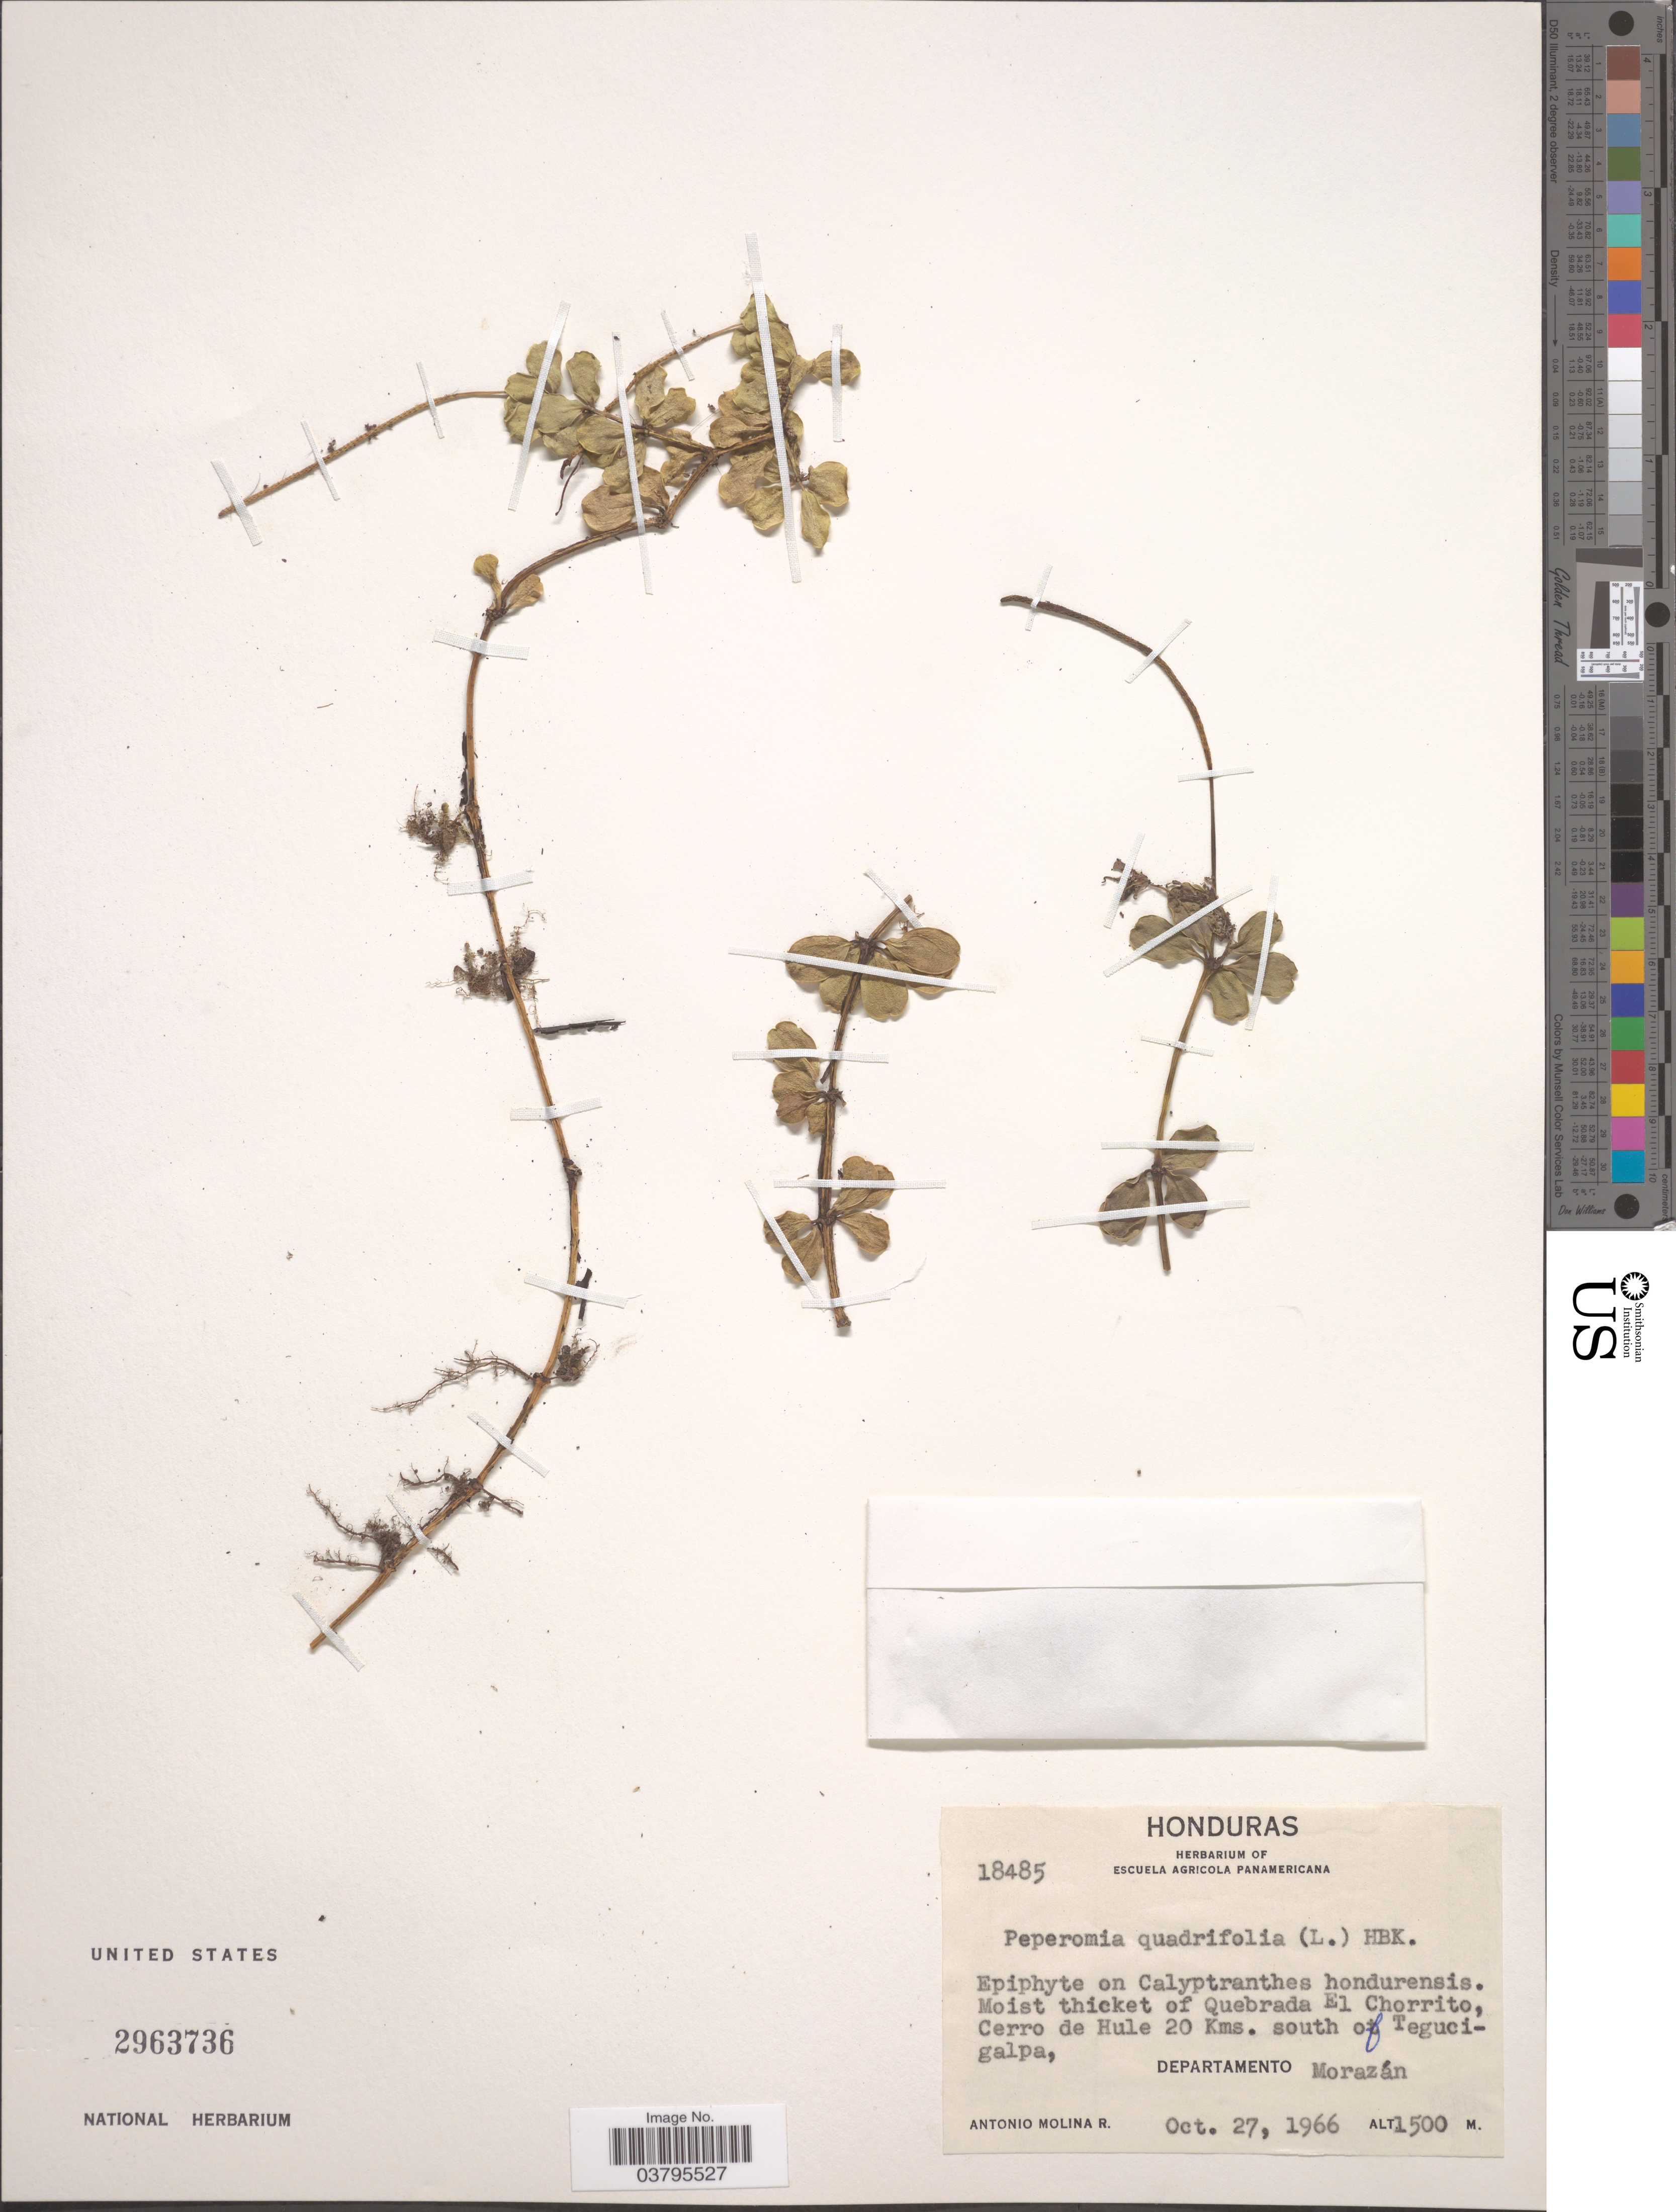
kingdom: Plantae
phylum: Tracheophyta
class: Magnoliopsida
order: Piperales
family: Piperaceae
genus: Peperomia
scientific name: Peperomia quadrifolia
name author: (L.) Kunth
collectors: A. Molina R.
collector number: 18485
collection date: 1966-10-27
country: Honduras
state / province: Fco. Morazán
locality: Moist thicket of Quebrada El Chorrito, Cerro de Hule 20 Kms. south of Tegucigalpa, Departamento Morazán.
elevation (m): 1500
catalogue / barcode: US 2963736